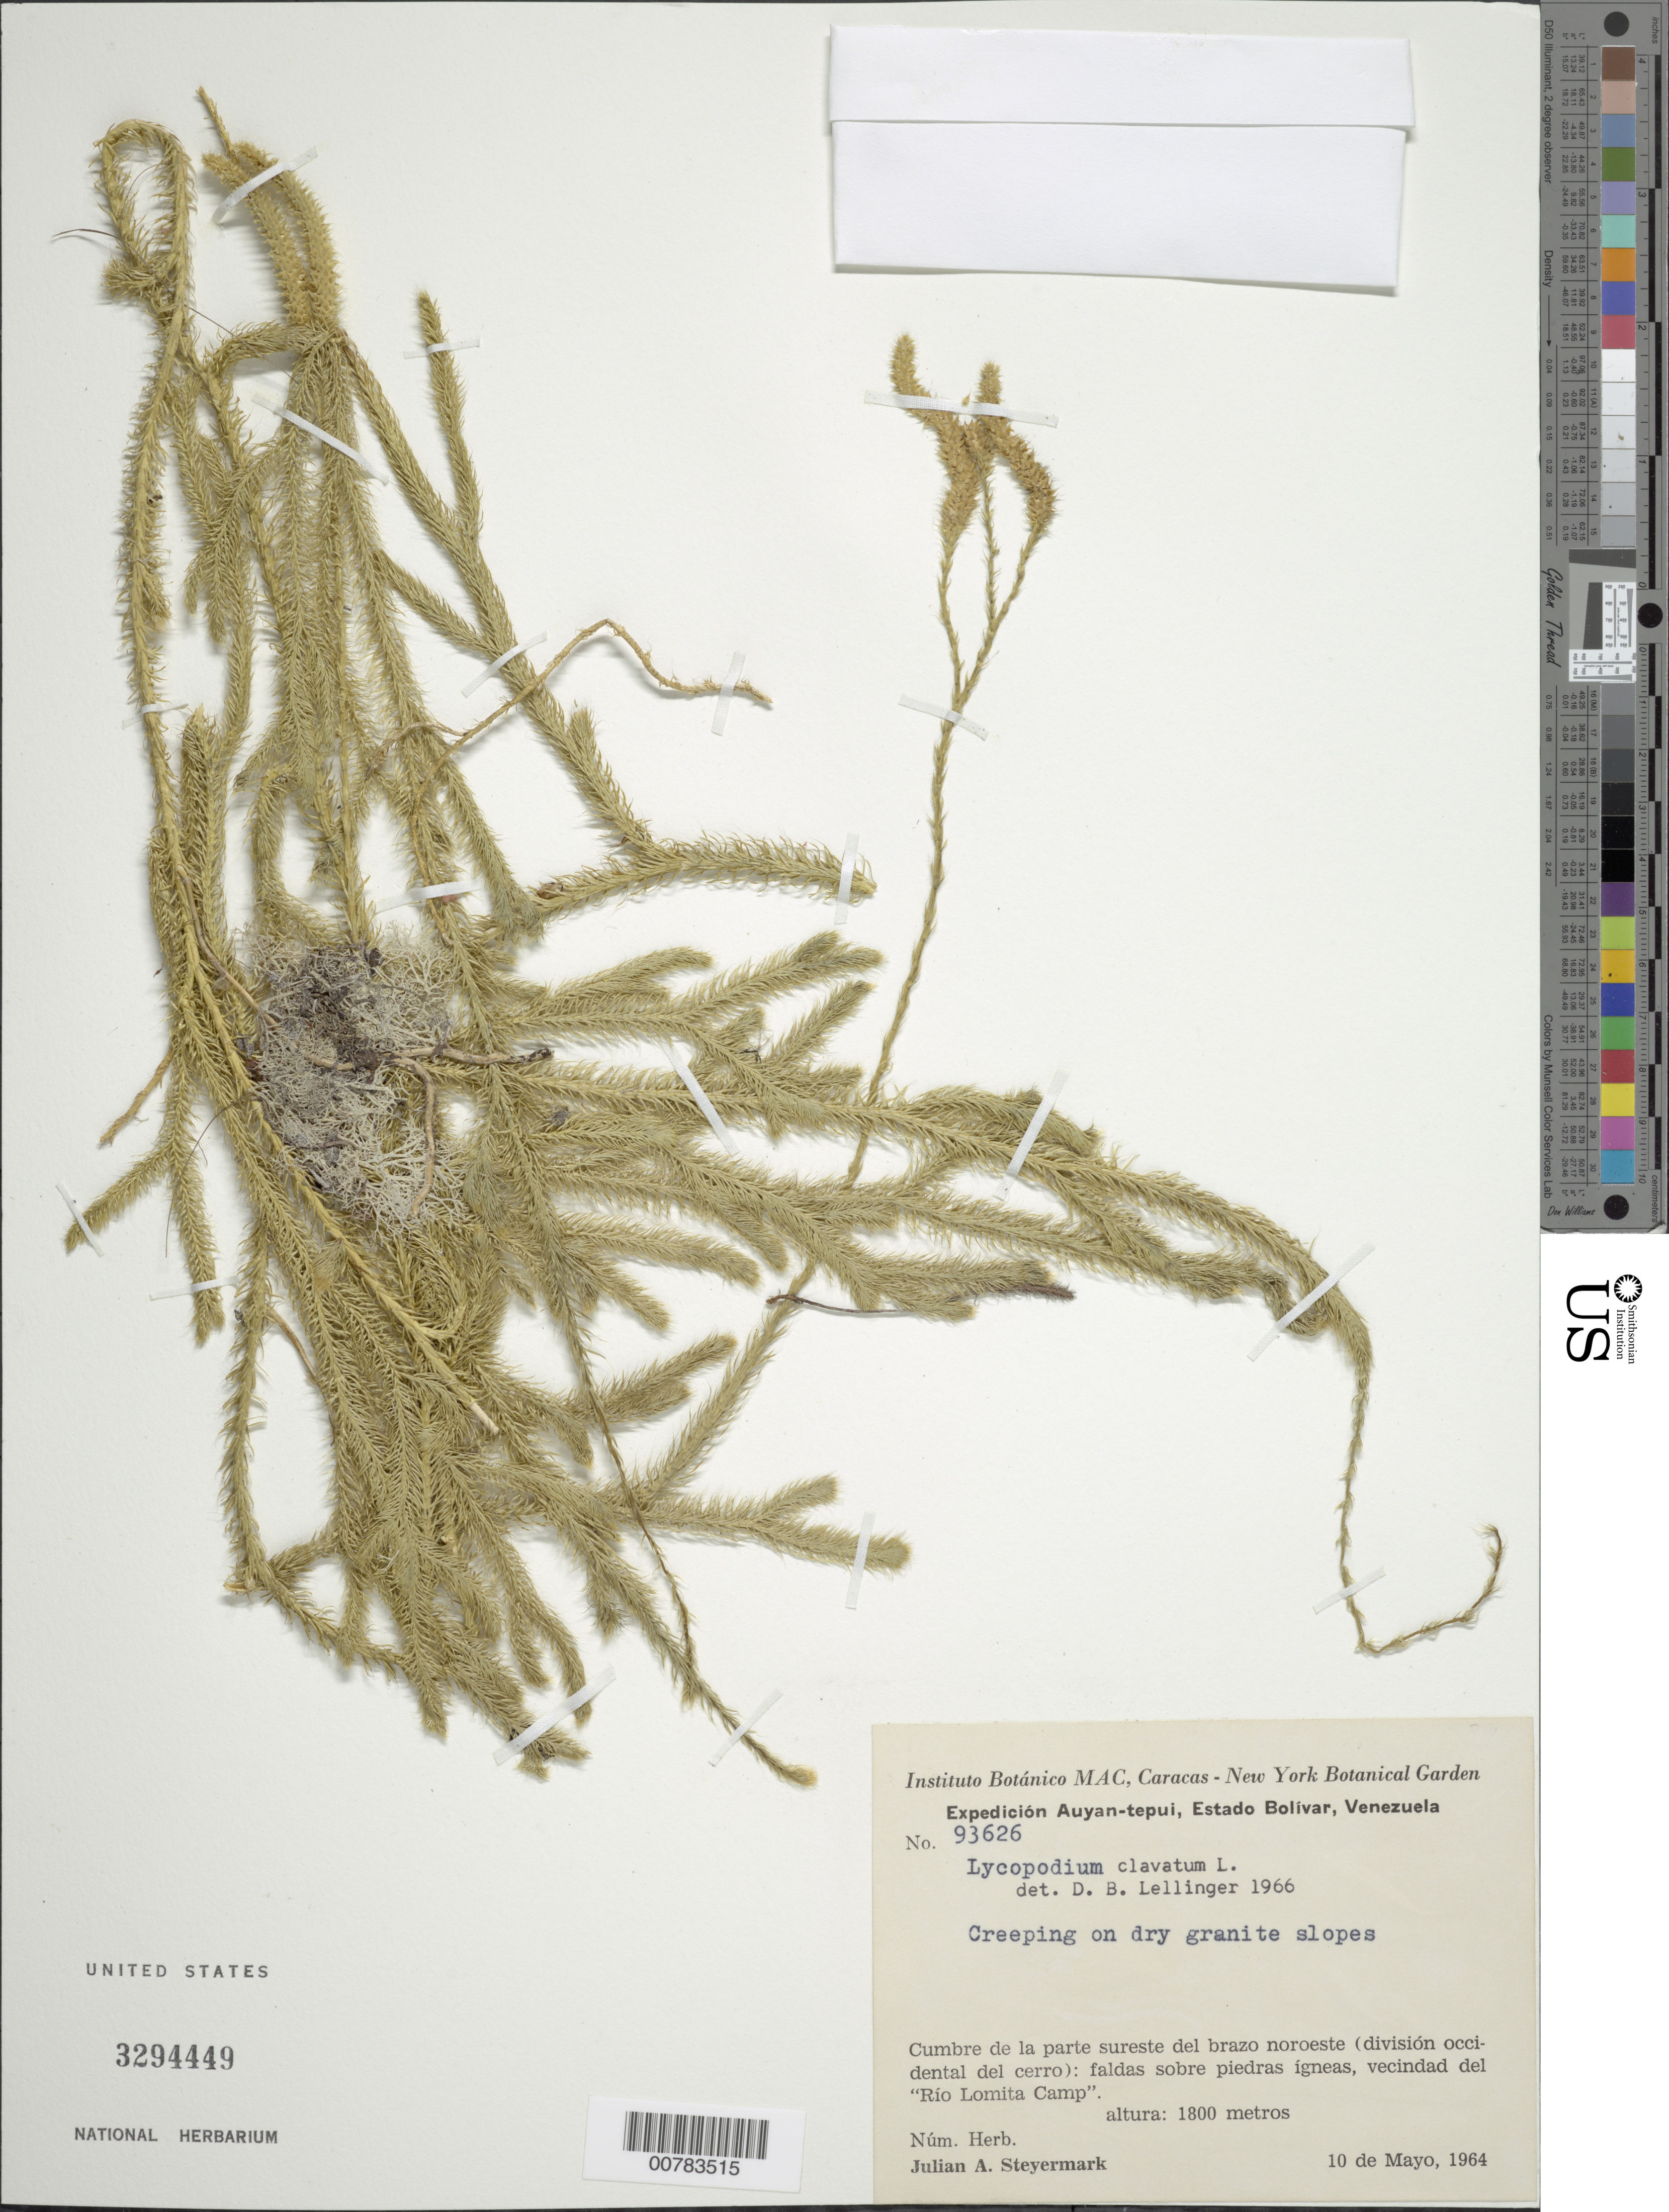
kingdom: Plantae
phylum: Tracheophyta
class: Lycopodiopsida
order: Lycopodiales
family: Lycopodiaceae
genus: Lycopodium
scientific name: Lycopodium clavatum subsp. clavatum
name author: L.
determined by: Lellinger, David B., (BOT), Smithsonian Institution - National Museum of Natural History (UNITED STATES)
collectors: J. Steyermark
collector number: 93626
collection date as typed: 10-May-64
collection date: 1964-05-10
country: Venezuela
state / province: Bolívar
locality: Auyan-tepuí, vecindad del Río Lomita Camp, Cumbre de la parte sureste del brazo noroeste (división occidental del cerro)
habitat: Faldas sobre piedras ígneas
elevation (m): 1800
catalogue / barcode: US 3294449